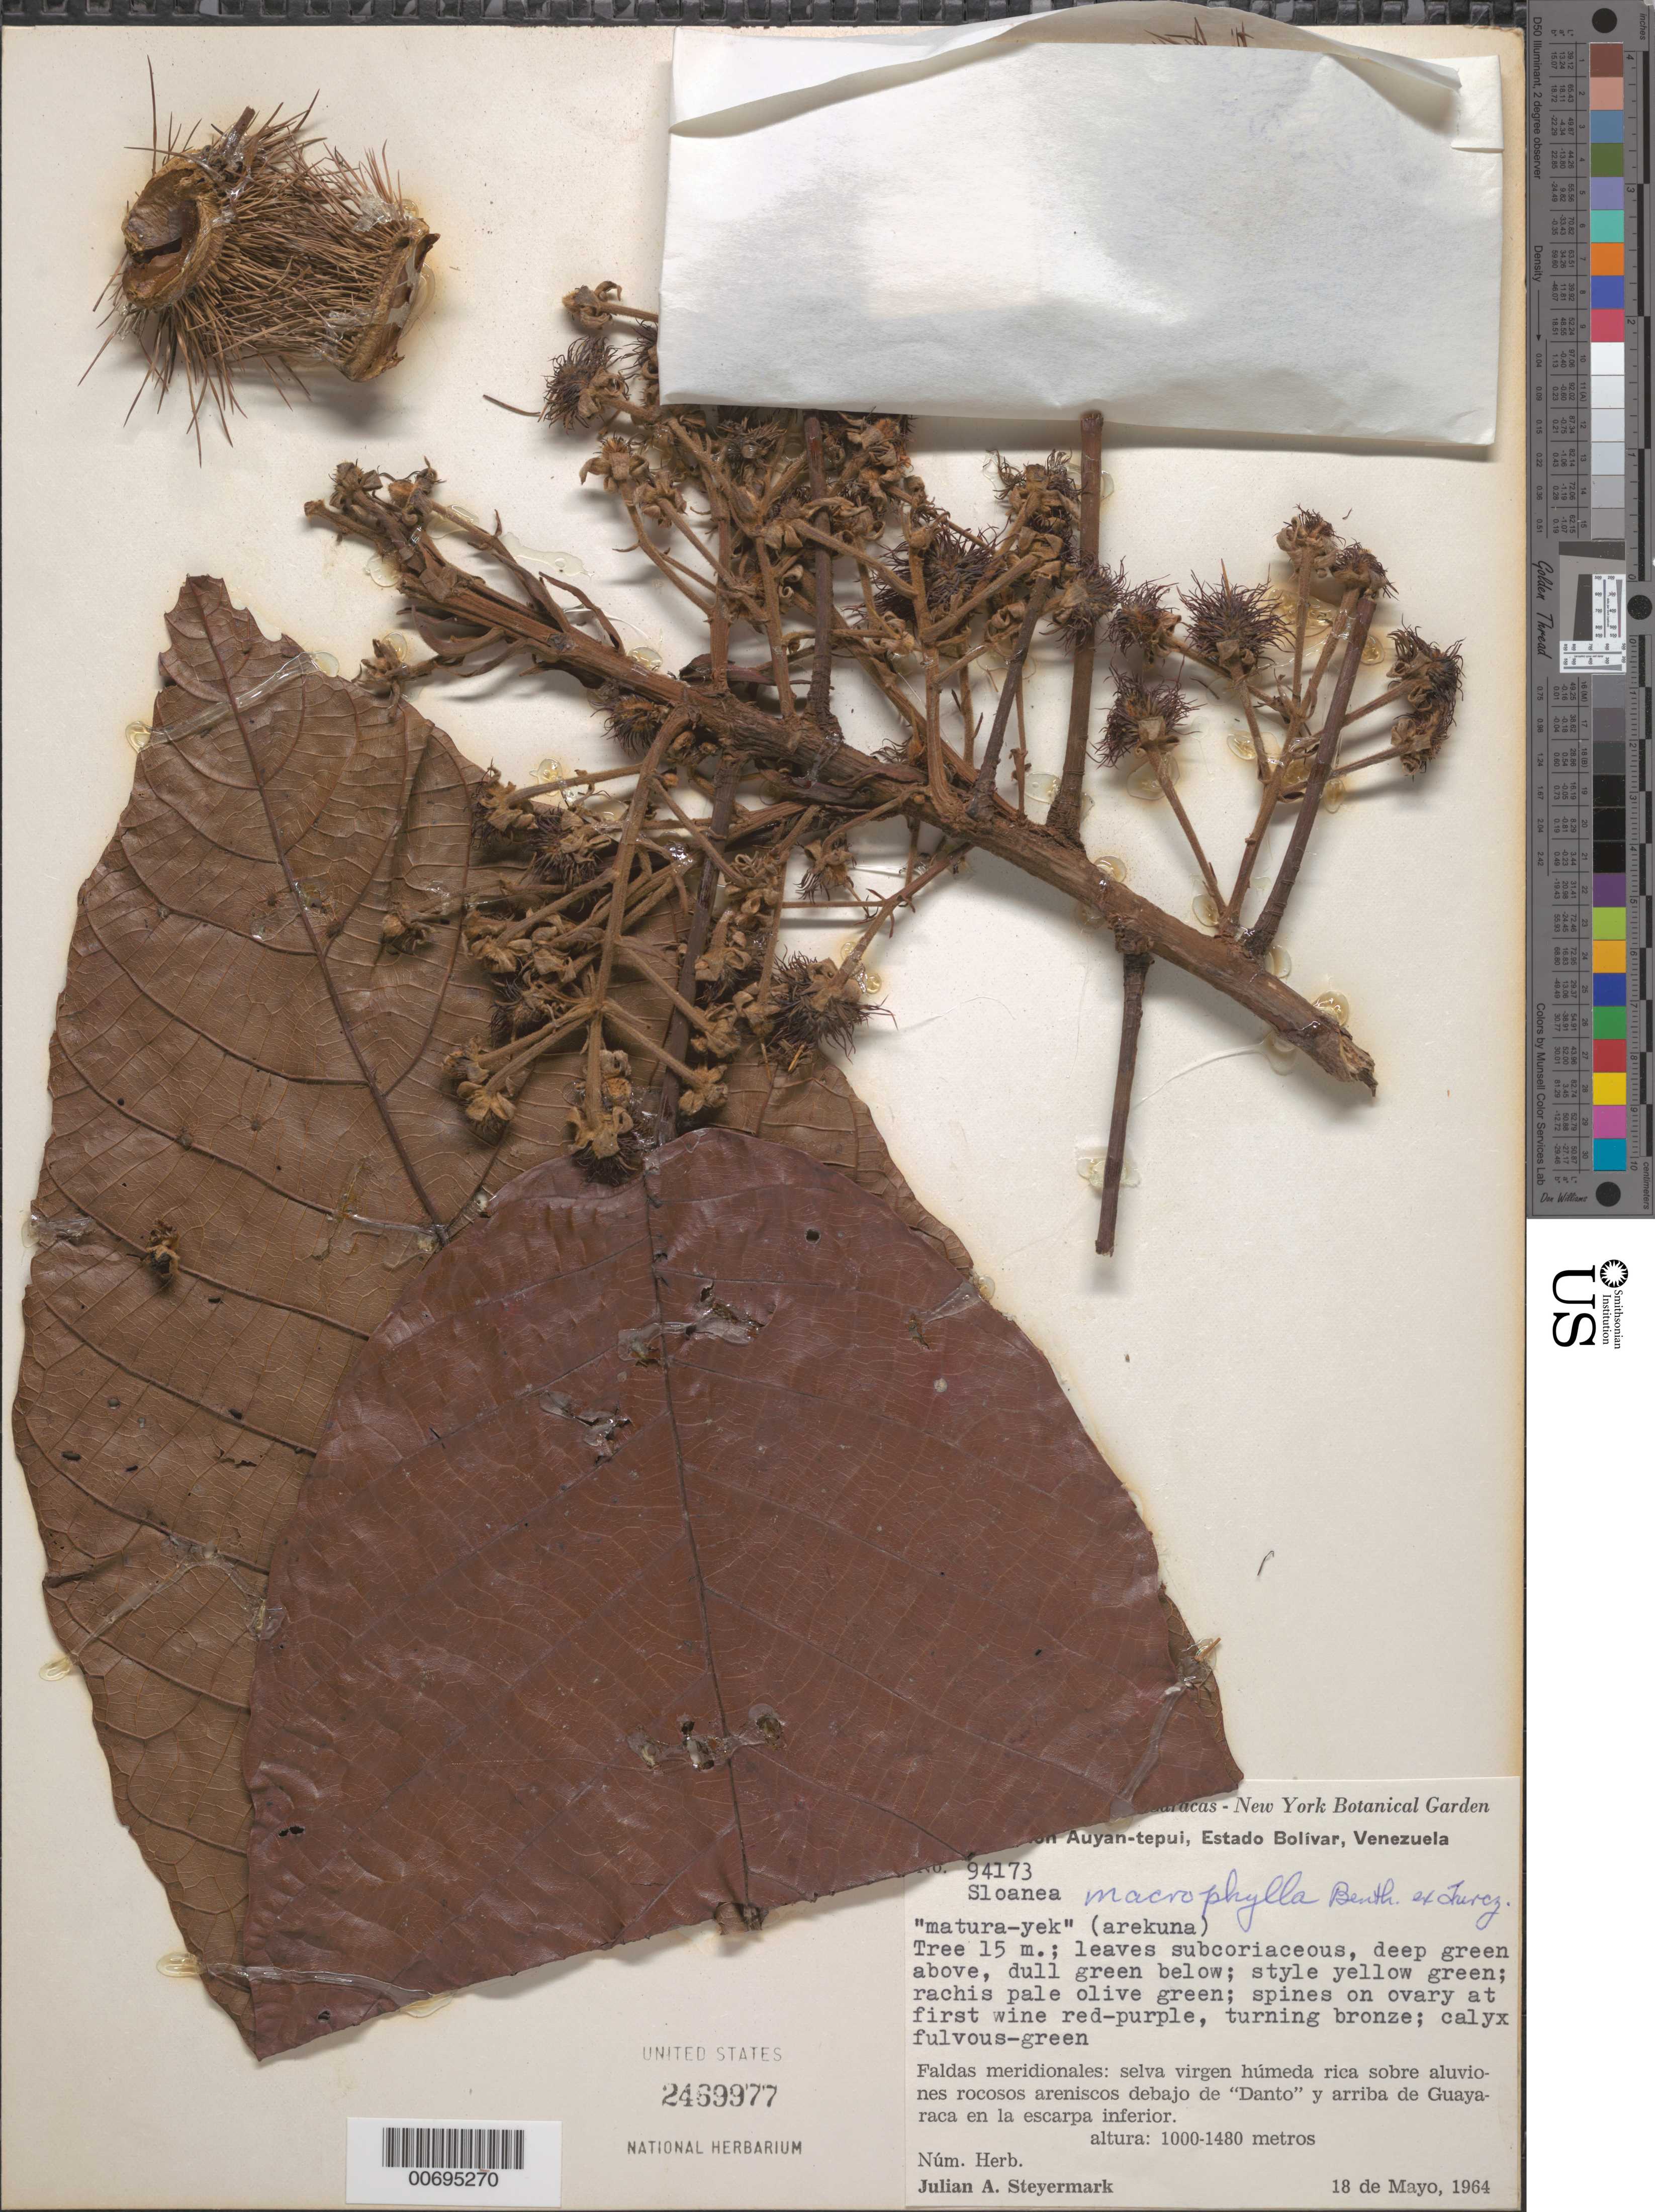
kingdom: Plantae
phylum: Tracheophyta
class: Magnoliopsida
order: Oxalidales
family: Elaeocarpaceae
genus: Sloanea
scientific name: Sloanea macrophylla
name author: Benth. ex Turcz.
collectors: J. Steyermark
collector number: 94173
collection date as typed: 18-May-64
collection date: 1964-05-18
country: Venezuela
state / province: Bolívar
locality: Auyan-tepuí, Guayaraca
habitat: Selva virgen húmeda rica sobre aluviones rocosos areniscos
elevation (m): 1000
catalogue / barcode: US 2469977